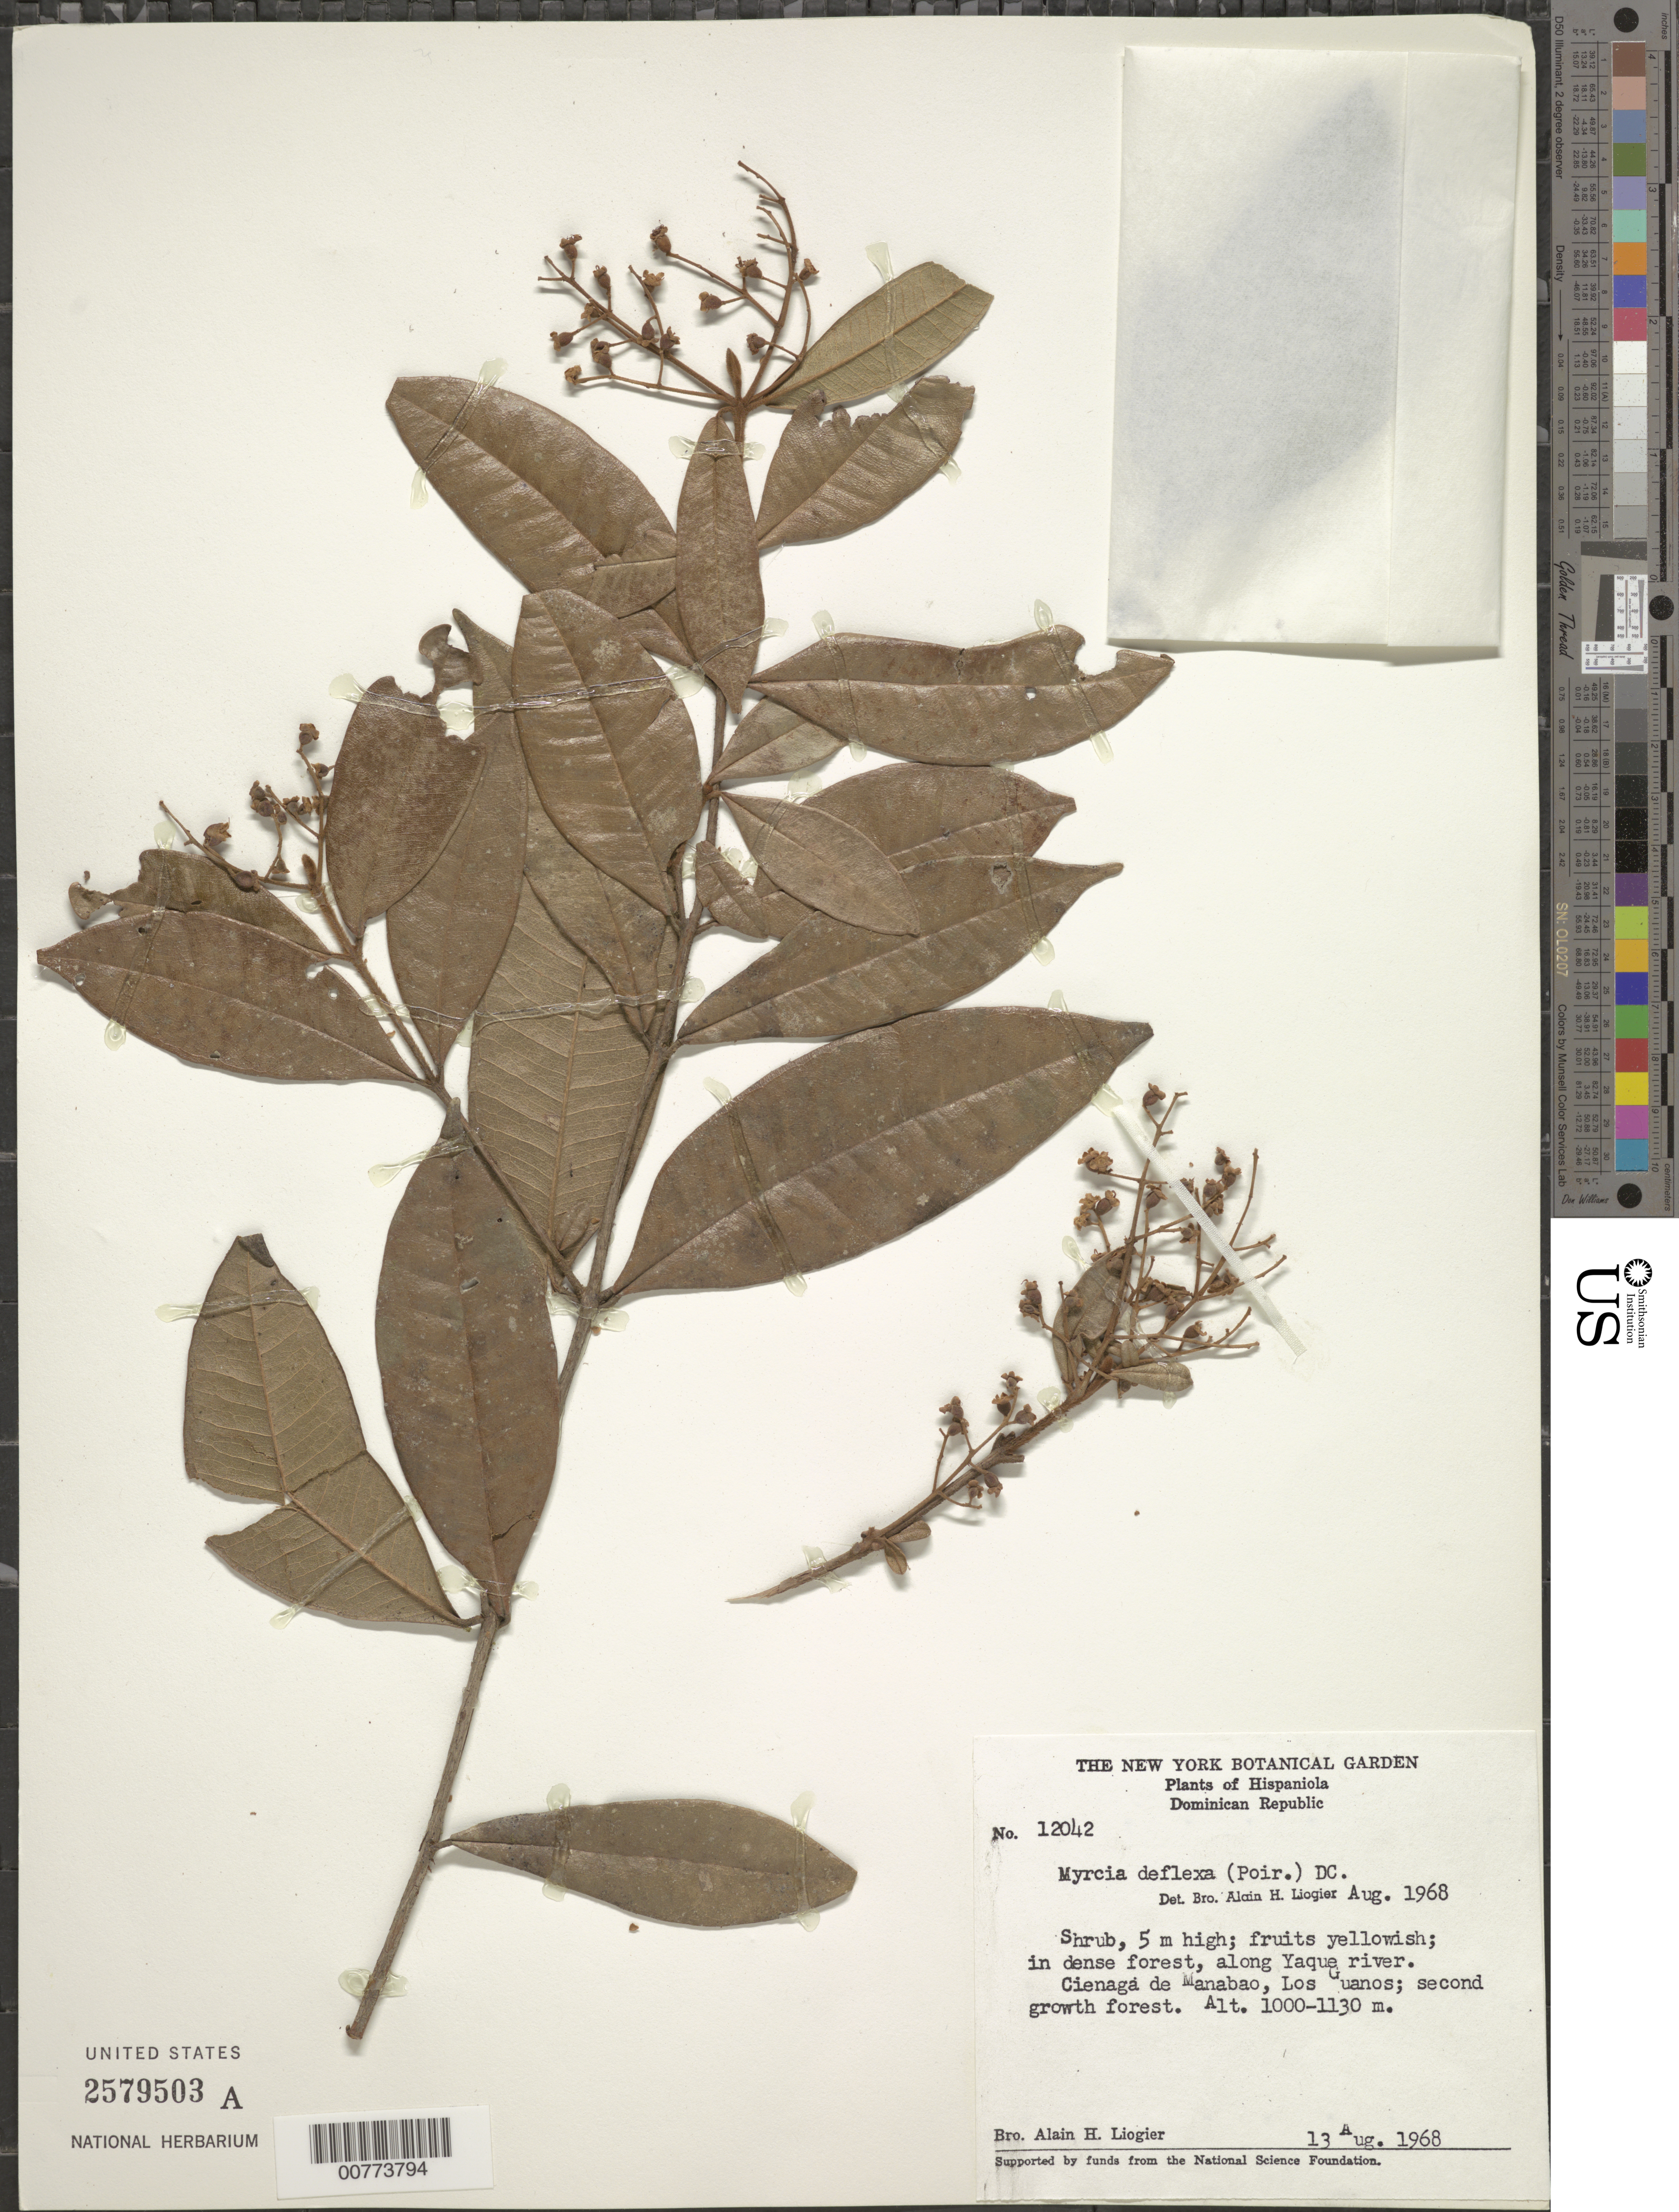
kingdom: Plantae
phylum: Tracheophyta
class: Magnoliopsida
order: Myrtales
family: Myrtaceae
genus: Myrcia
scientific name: Myrcia deflexa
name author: (Poir.) DC.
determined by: Liogier, Alain H.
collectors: A. H. Liogier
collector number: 12042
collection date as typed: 13 Aug 1968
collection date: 1968-08-13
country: Dominican Republic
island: Hispaniola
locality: Ciénaga de Manabao, Los Guanos, along Yaque river.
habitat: In dense forest, along river; second growth forest.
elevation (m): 100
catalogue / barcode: US 2579503A